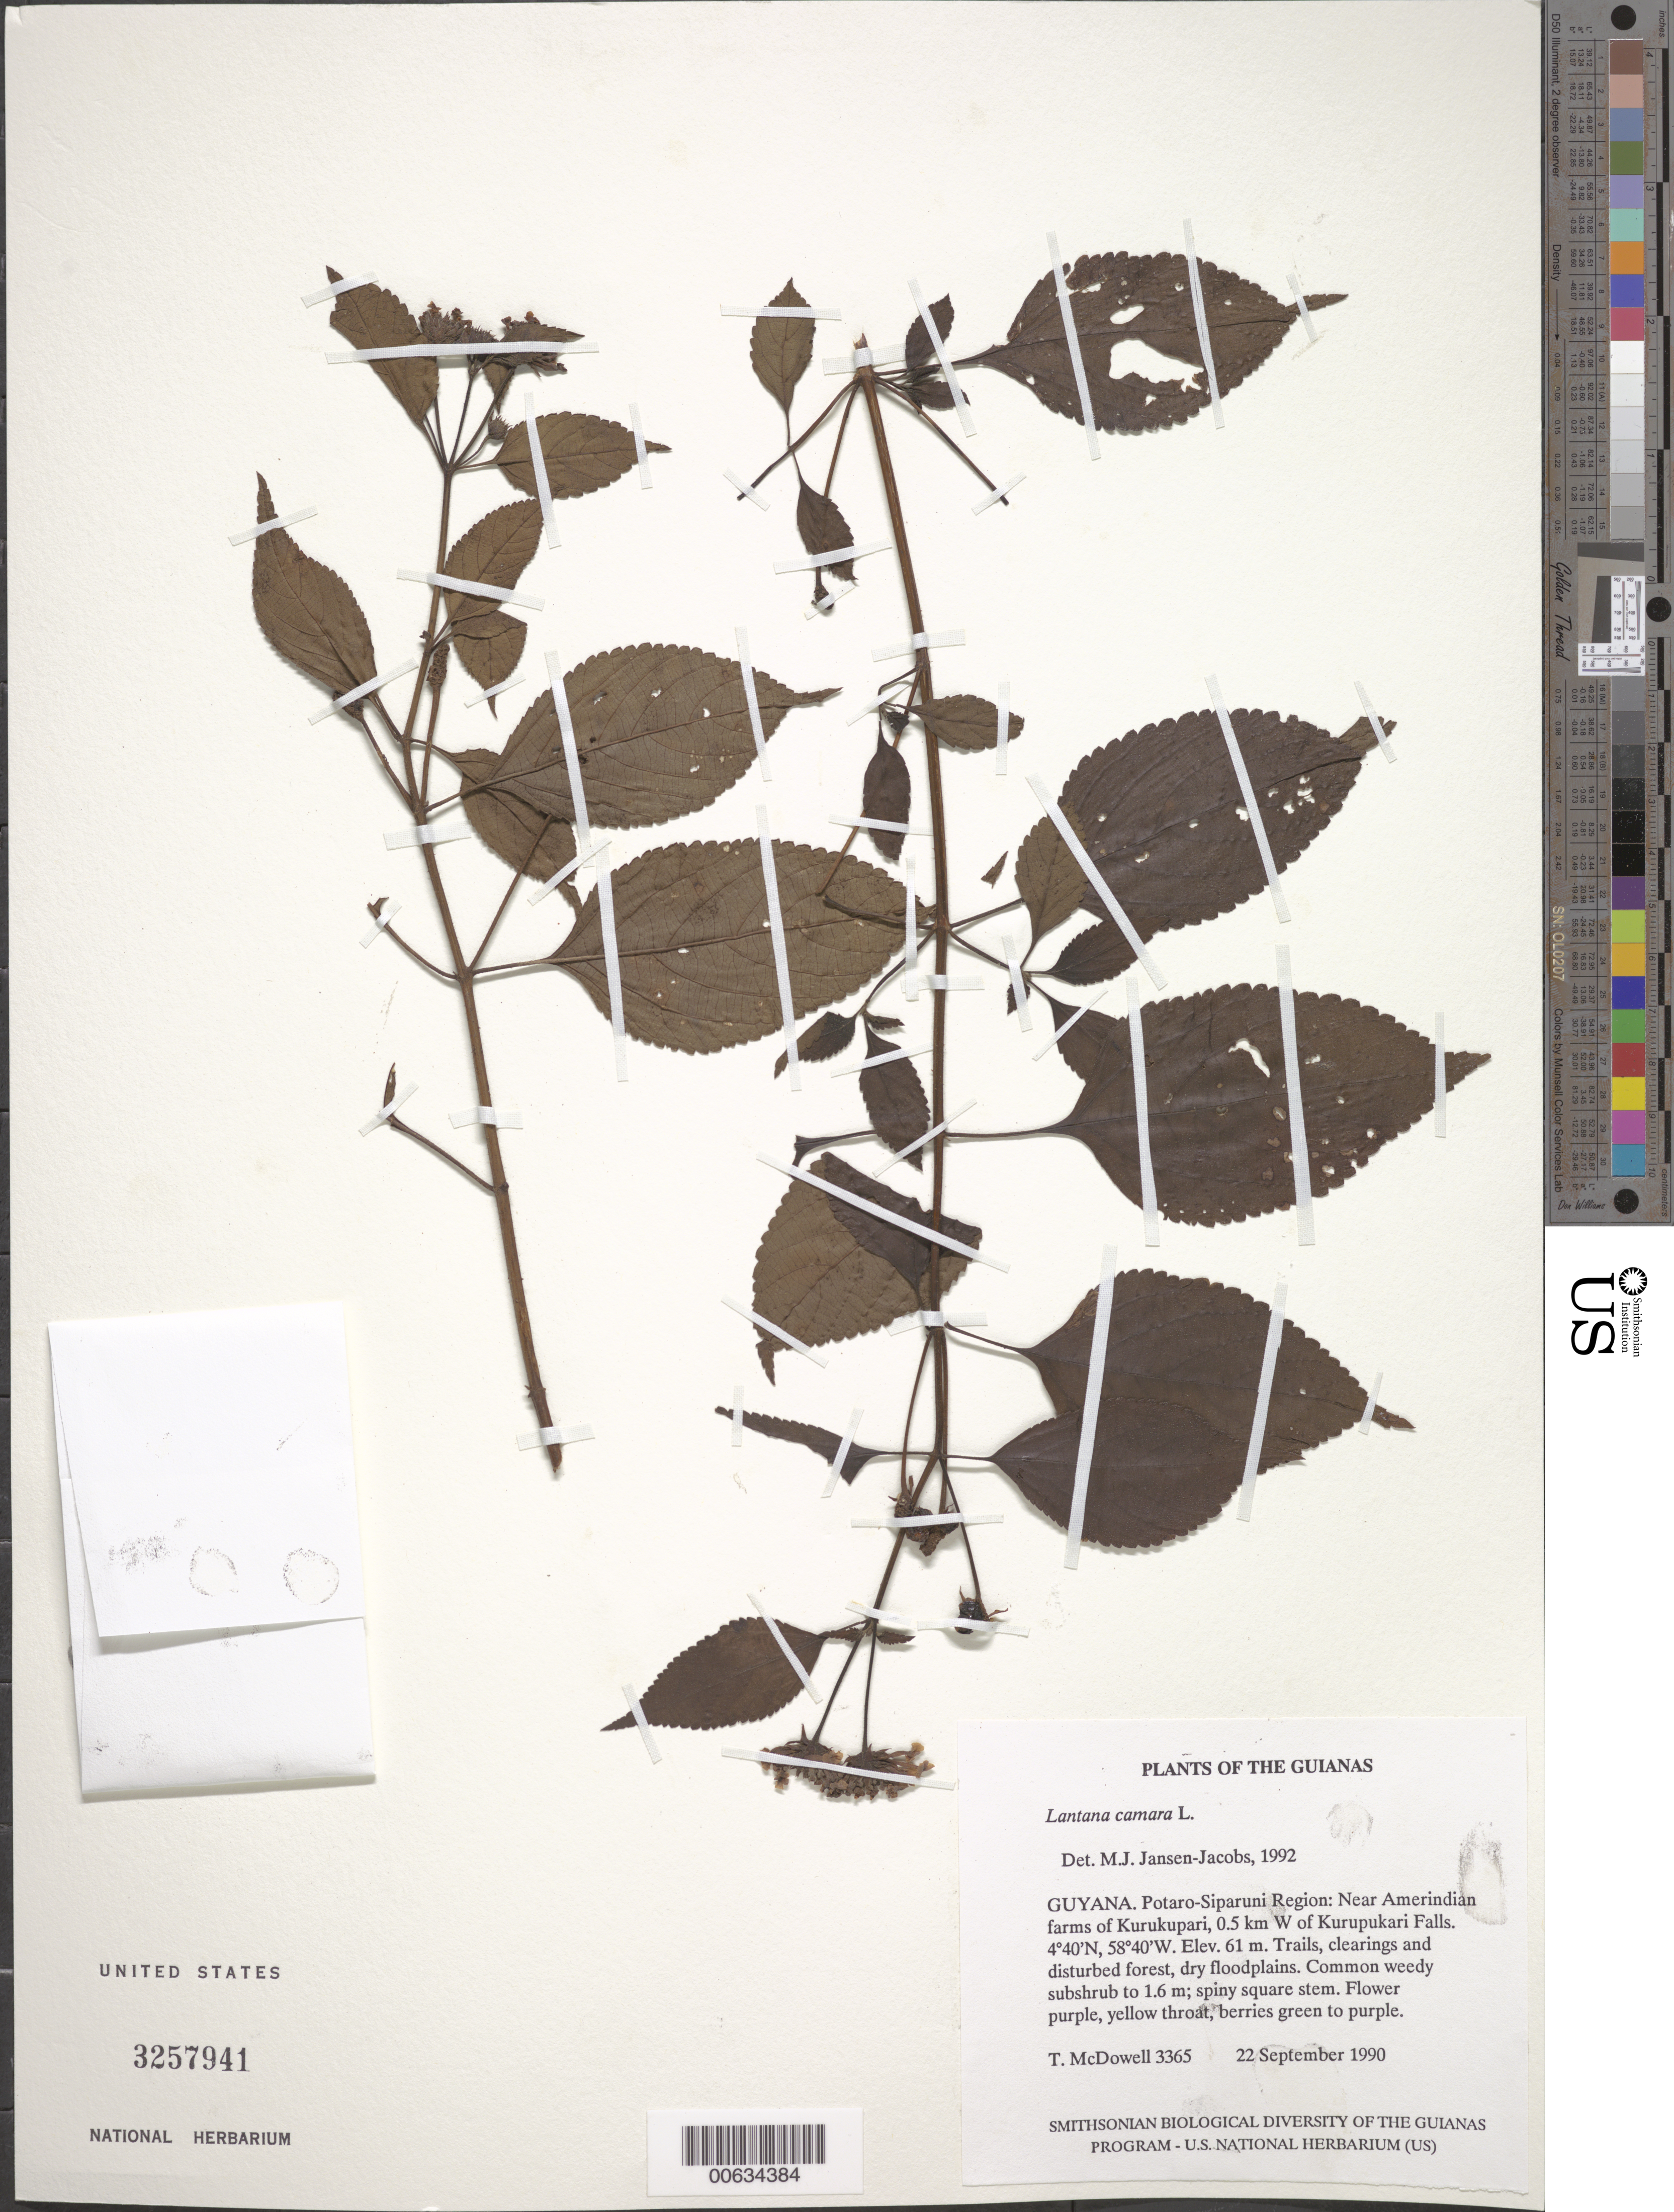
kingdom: Plantae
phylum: Tracheophyta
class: Magnoliopsida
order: Lamiales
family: Verbenaceae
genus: Lantana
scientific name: Lantana camara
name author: L.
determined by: Jansen-Jacobs, M. J., (U), Nationaal Herbarium Nederland, Utrecht University branch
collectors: T. McDowell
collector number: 3365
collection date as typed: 22 September 1990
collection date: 1990-09-22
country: Guyana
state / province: Potaro-Siparuni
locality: Near Amerindian farms of Kurupukari, 0.5 km W of Kurupukari Falls. Iwokrama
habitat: Trails, clearings and disturbed forest, dry floodplains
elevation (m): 61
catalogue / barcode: US 3257941